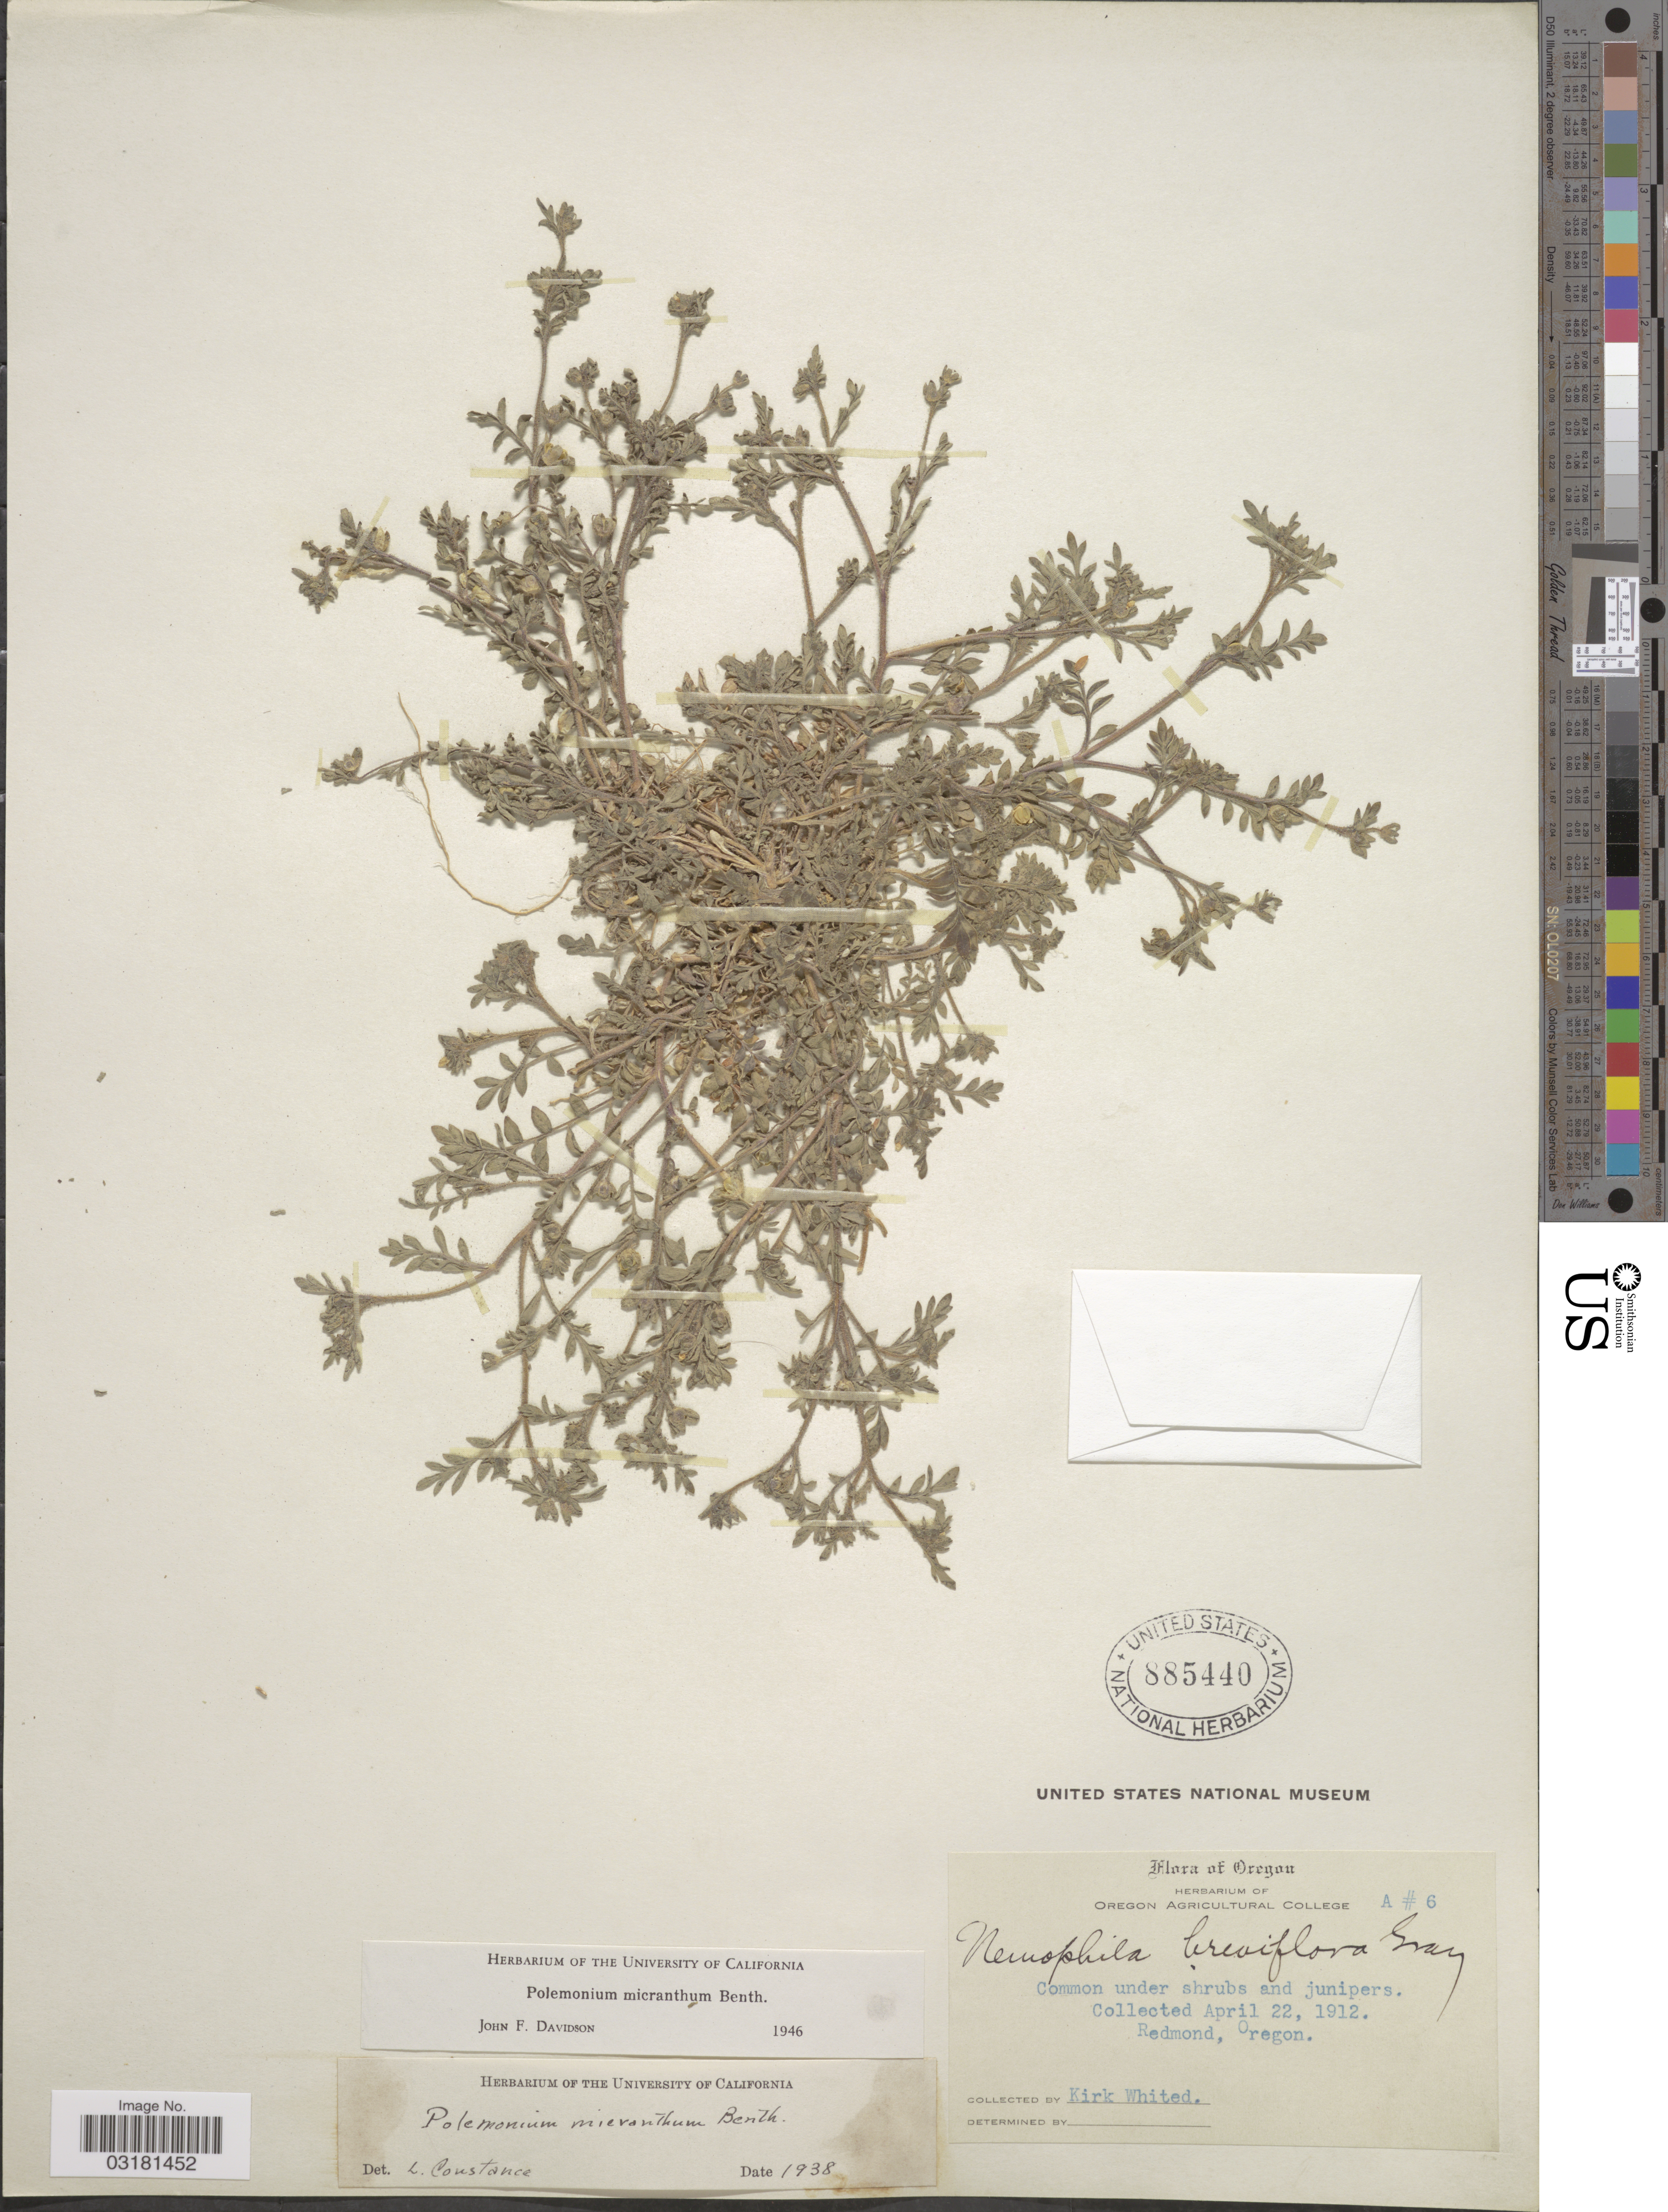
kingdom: Plantae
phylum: Tracheophyta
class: Magnoliopsida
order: Ericales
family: Polemoniaceae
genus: Polemonium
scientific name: Polemonium micranthum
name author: Benth.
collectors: K. Whited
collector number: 6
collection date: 1912-04-22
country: United States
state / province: Oregon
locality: Redmond.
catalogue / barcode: US 885440